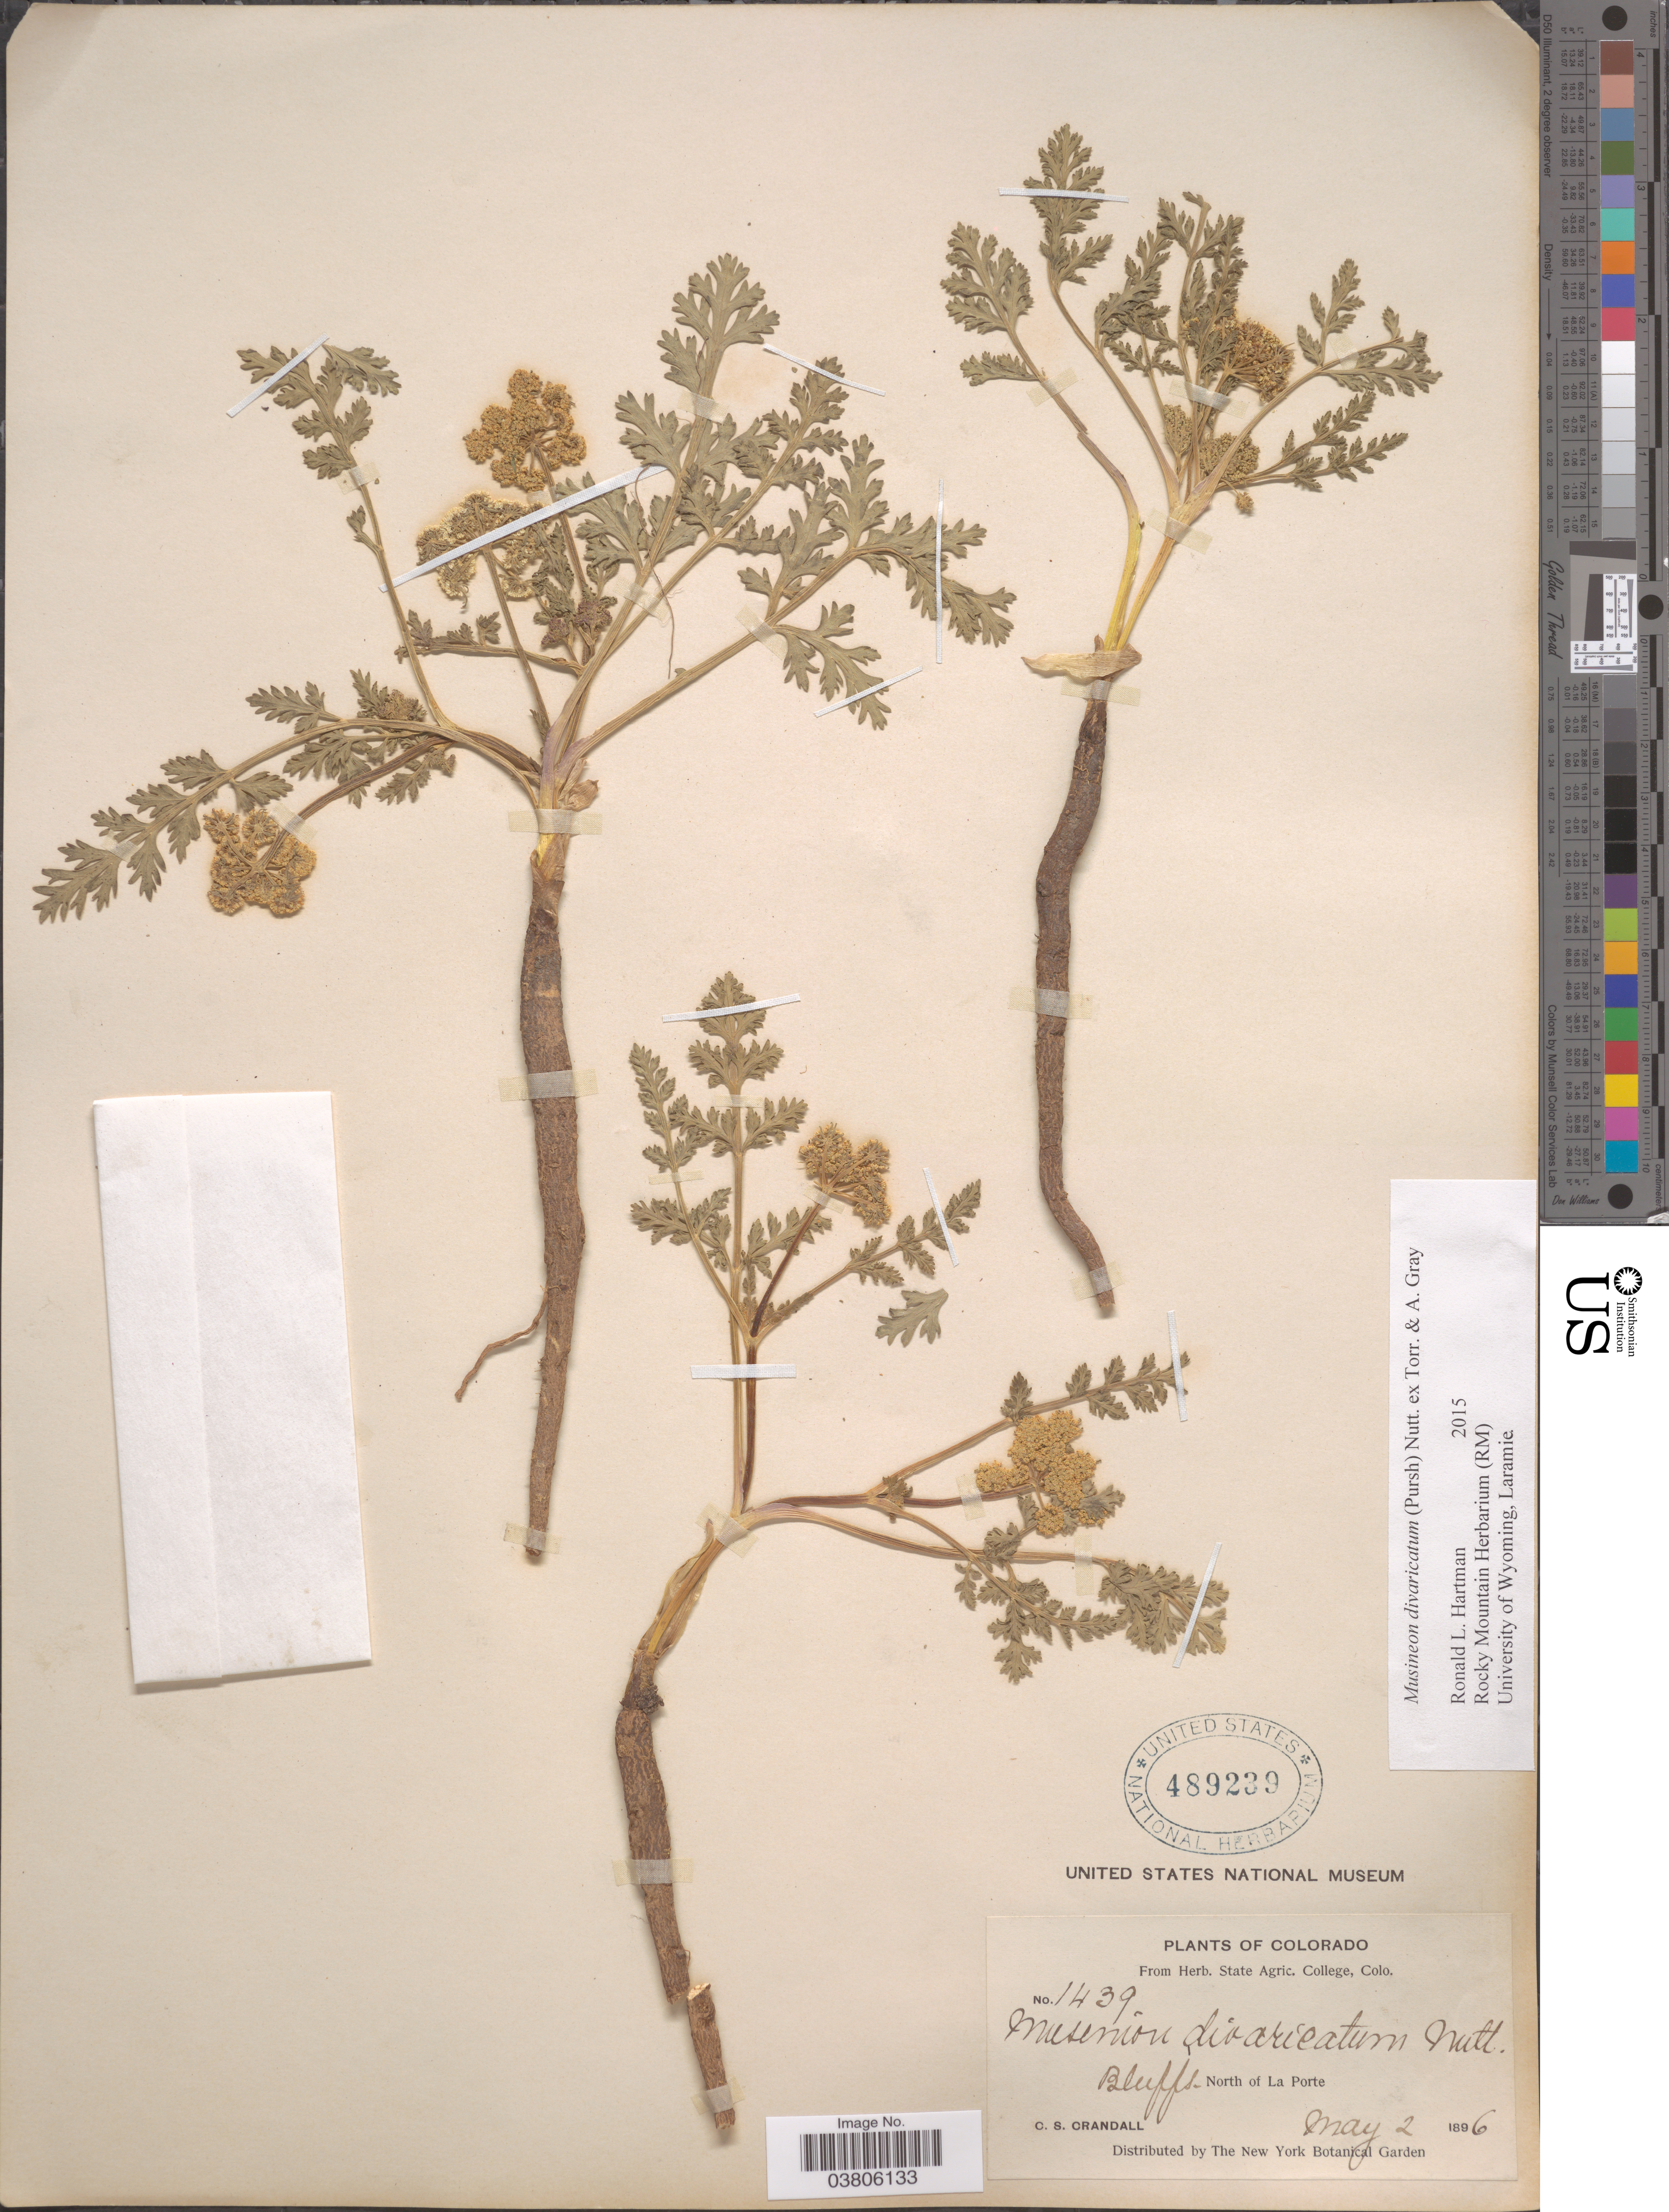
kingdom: Plantae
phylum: Tracheophyta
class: Magnoliopsida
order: Apiales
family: Apiaceae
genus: Musineon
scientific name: Musineon divaricatum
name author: (Pursh) Nutt.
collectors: C. Crandall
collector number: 1439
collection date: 1896-05-02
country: United States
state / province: Colorado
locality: Bluffs North of La Porte.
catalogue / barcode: US 489239